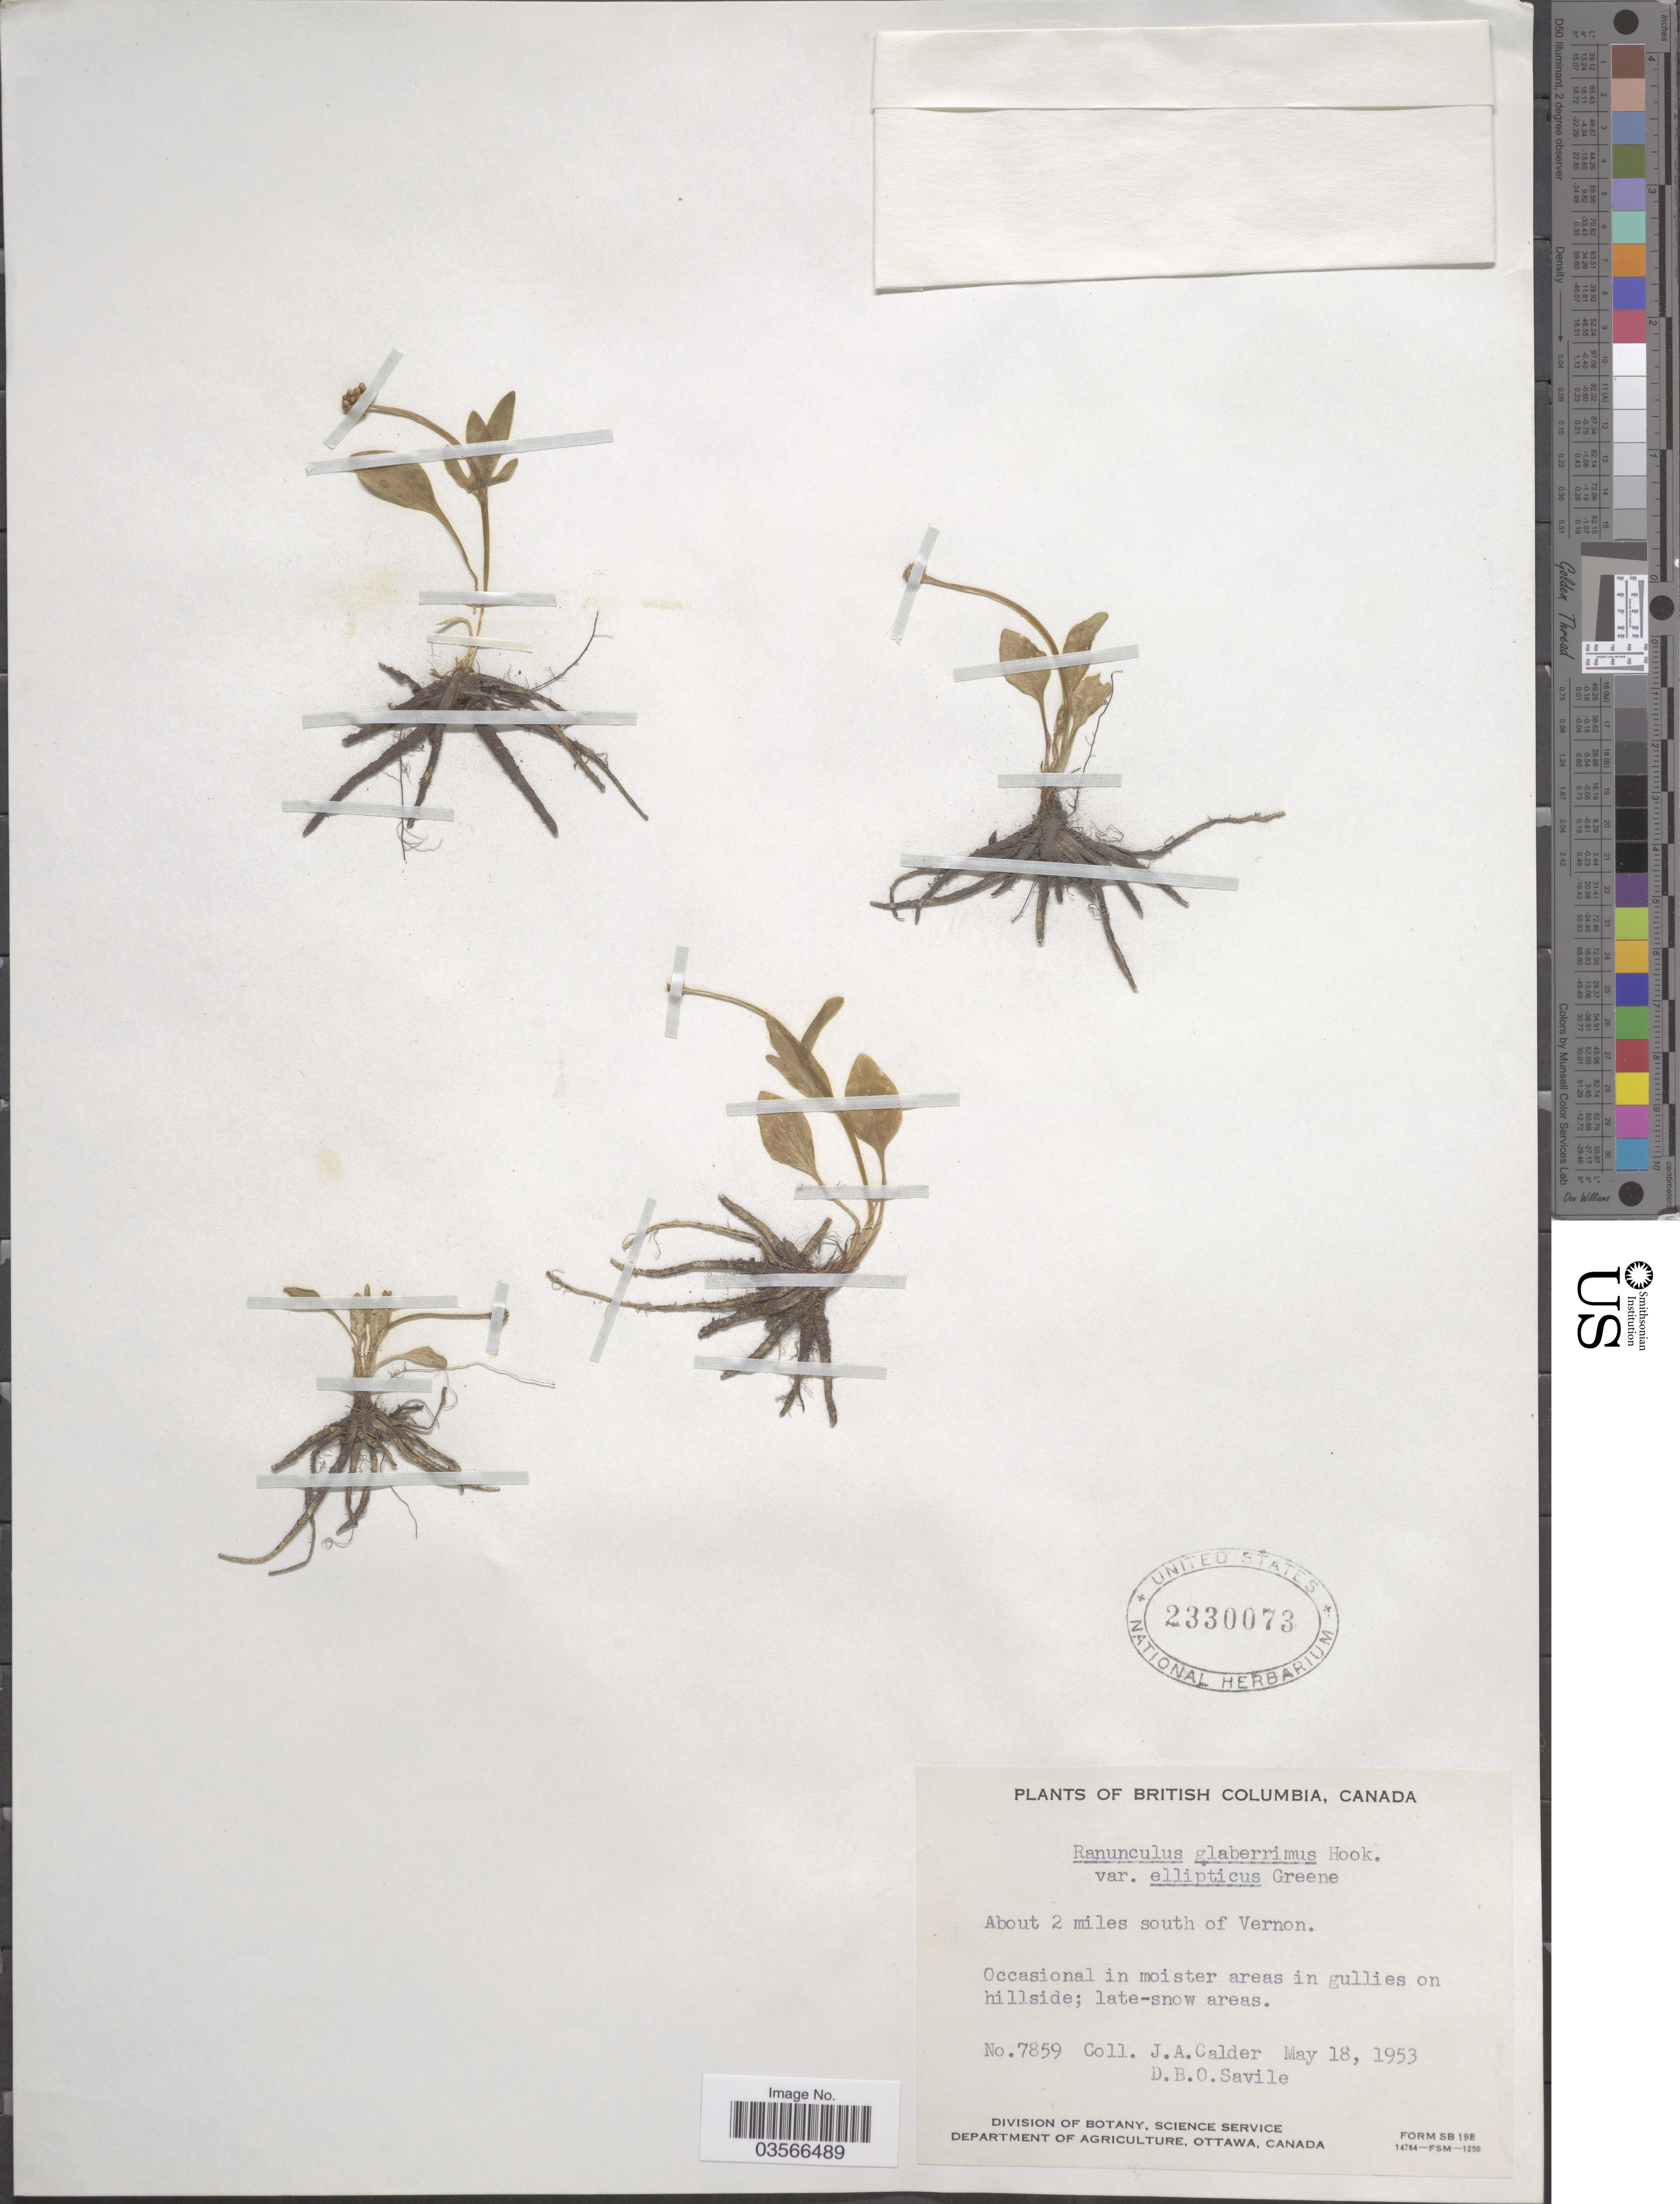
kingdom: Plantae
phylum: Tracheophyta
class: Magnoliopsida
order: Ranunculales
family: Ranunculaceae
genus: Ranunculus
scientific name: Ranunculus glaberrimus var. ellipticus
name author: (Greene) Greene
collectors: J. A. Calder & D. Savile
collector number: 7859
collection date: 1953-05-18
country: Canada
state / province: British Columbia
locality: About 2 miles south of Vernon.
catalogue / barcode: US 2330073